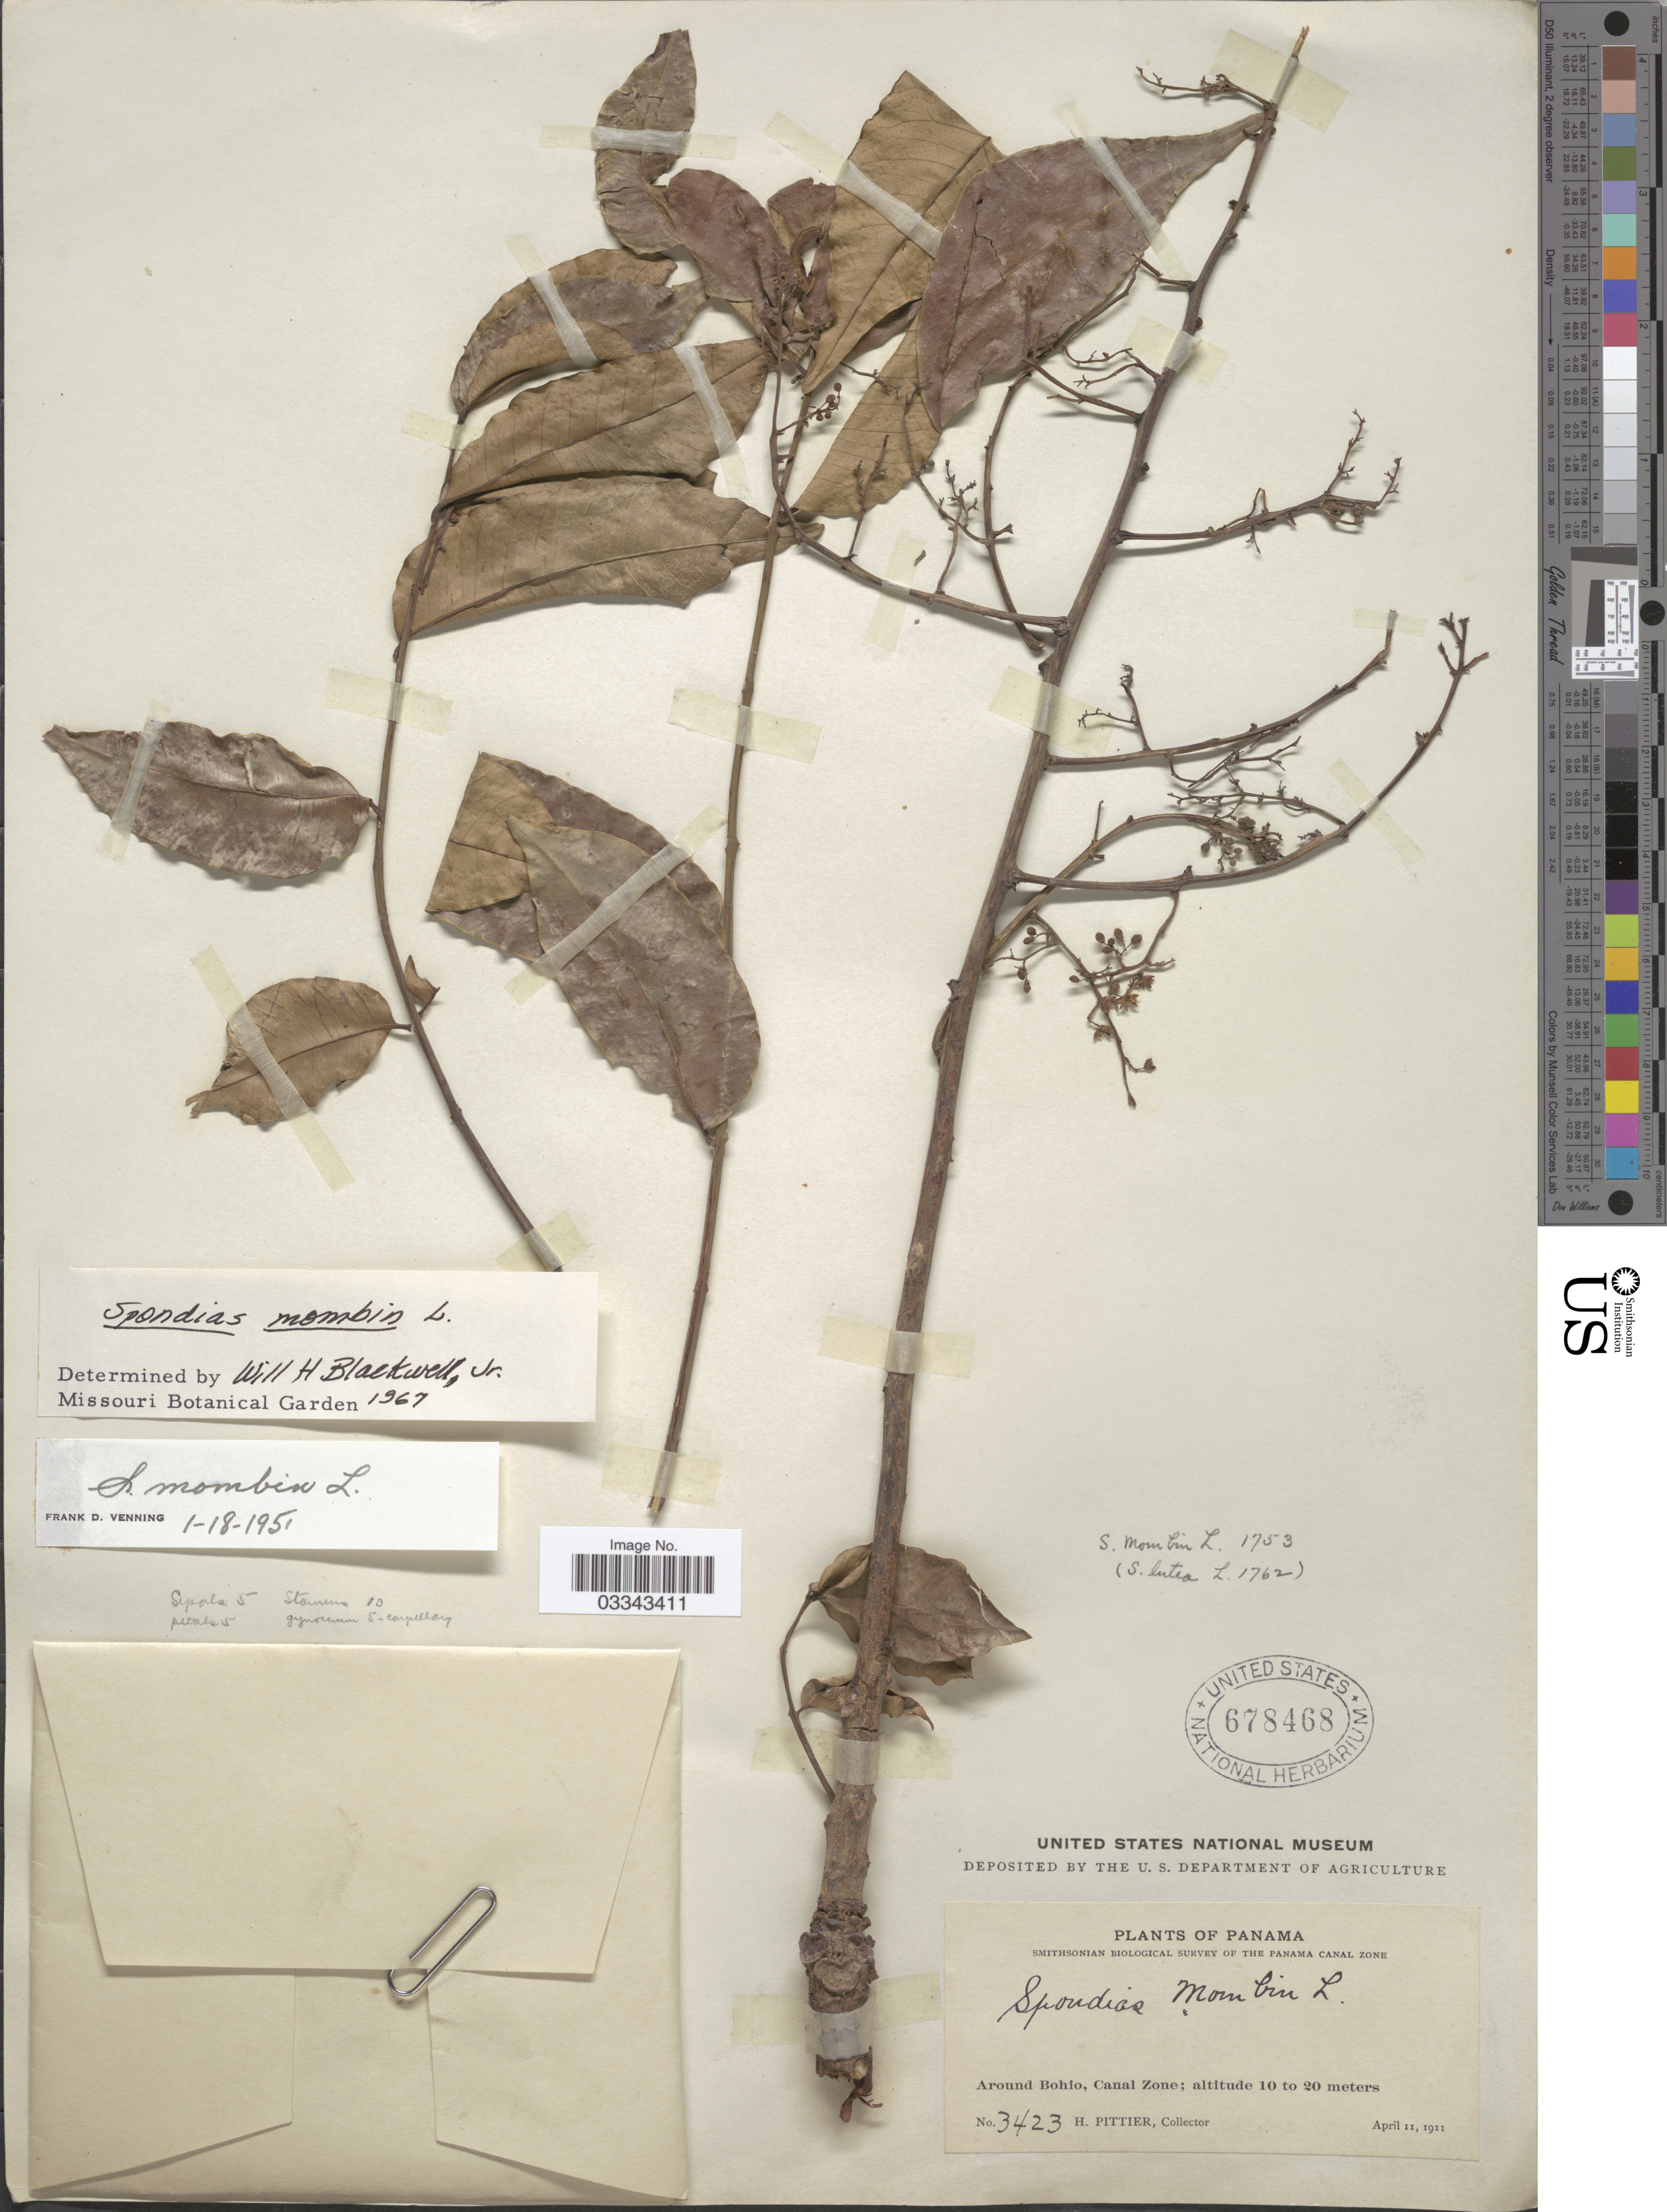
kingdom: Plantae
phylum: Tracheophyta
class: Magnoliopsida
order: Sapindales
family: Anacardiaceae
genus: Spondias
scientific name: Spondias mombin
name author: L.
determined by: Mitchell, John D.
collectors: H. F. Pittier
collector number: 3423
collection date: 1911-04-11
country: Panama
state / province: Colón / Panamá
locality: Around Bohio, Canal Zone.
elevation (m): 10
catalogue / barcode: US 678468